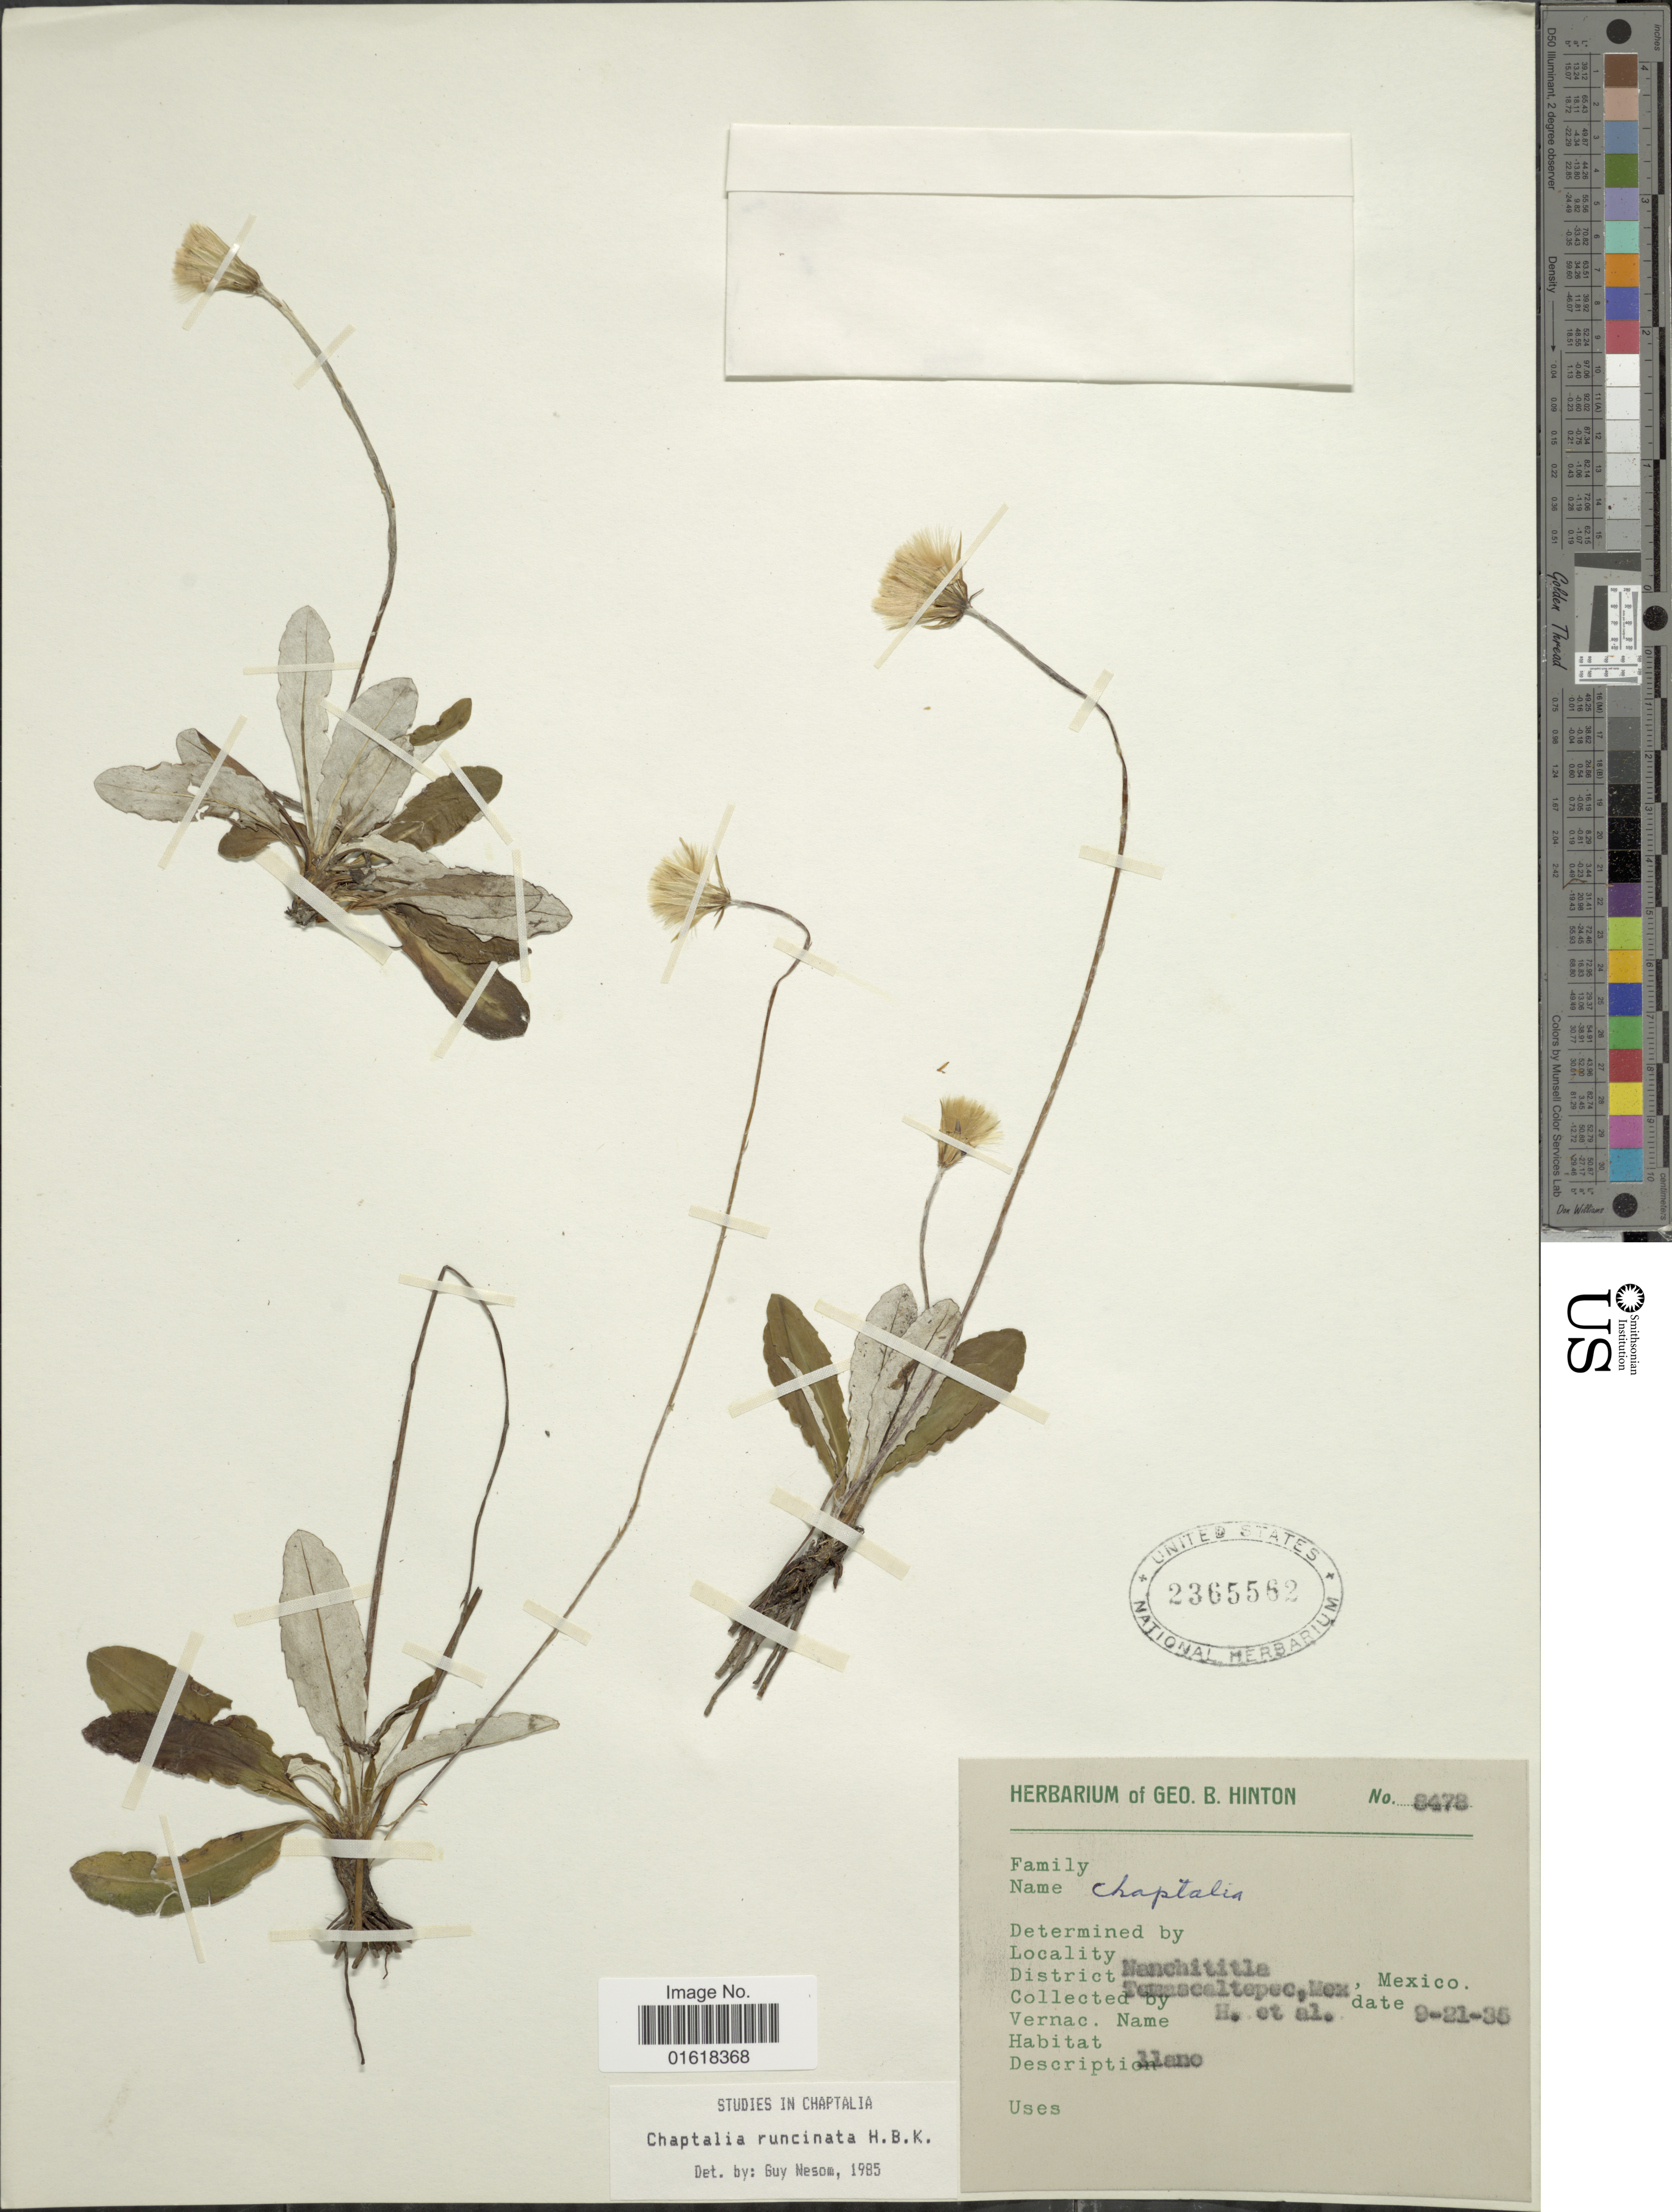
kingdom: Plantae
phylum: Tracheophyta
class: Magnoliopsida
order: Asterales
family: Asteraceae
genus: Chaptalia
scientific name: Chaptalia runcinata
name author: Kunth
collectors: G. B. Hinton & et al.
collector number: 8478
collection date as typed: Transcribed d/m/y: 21/9/35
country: Mexico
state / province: México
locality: Nanchititla. District Temascaltepec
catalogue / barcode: US 2365562